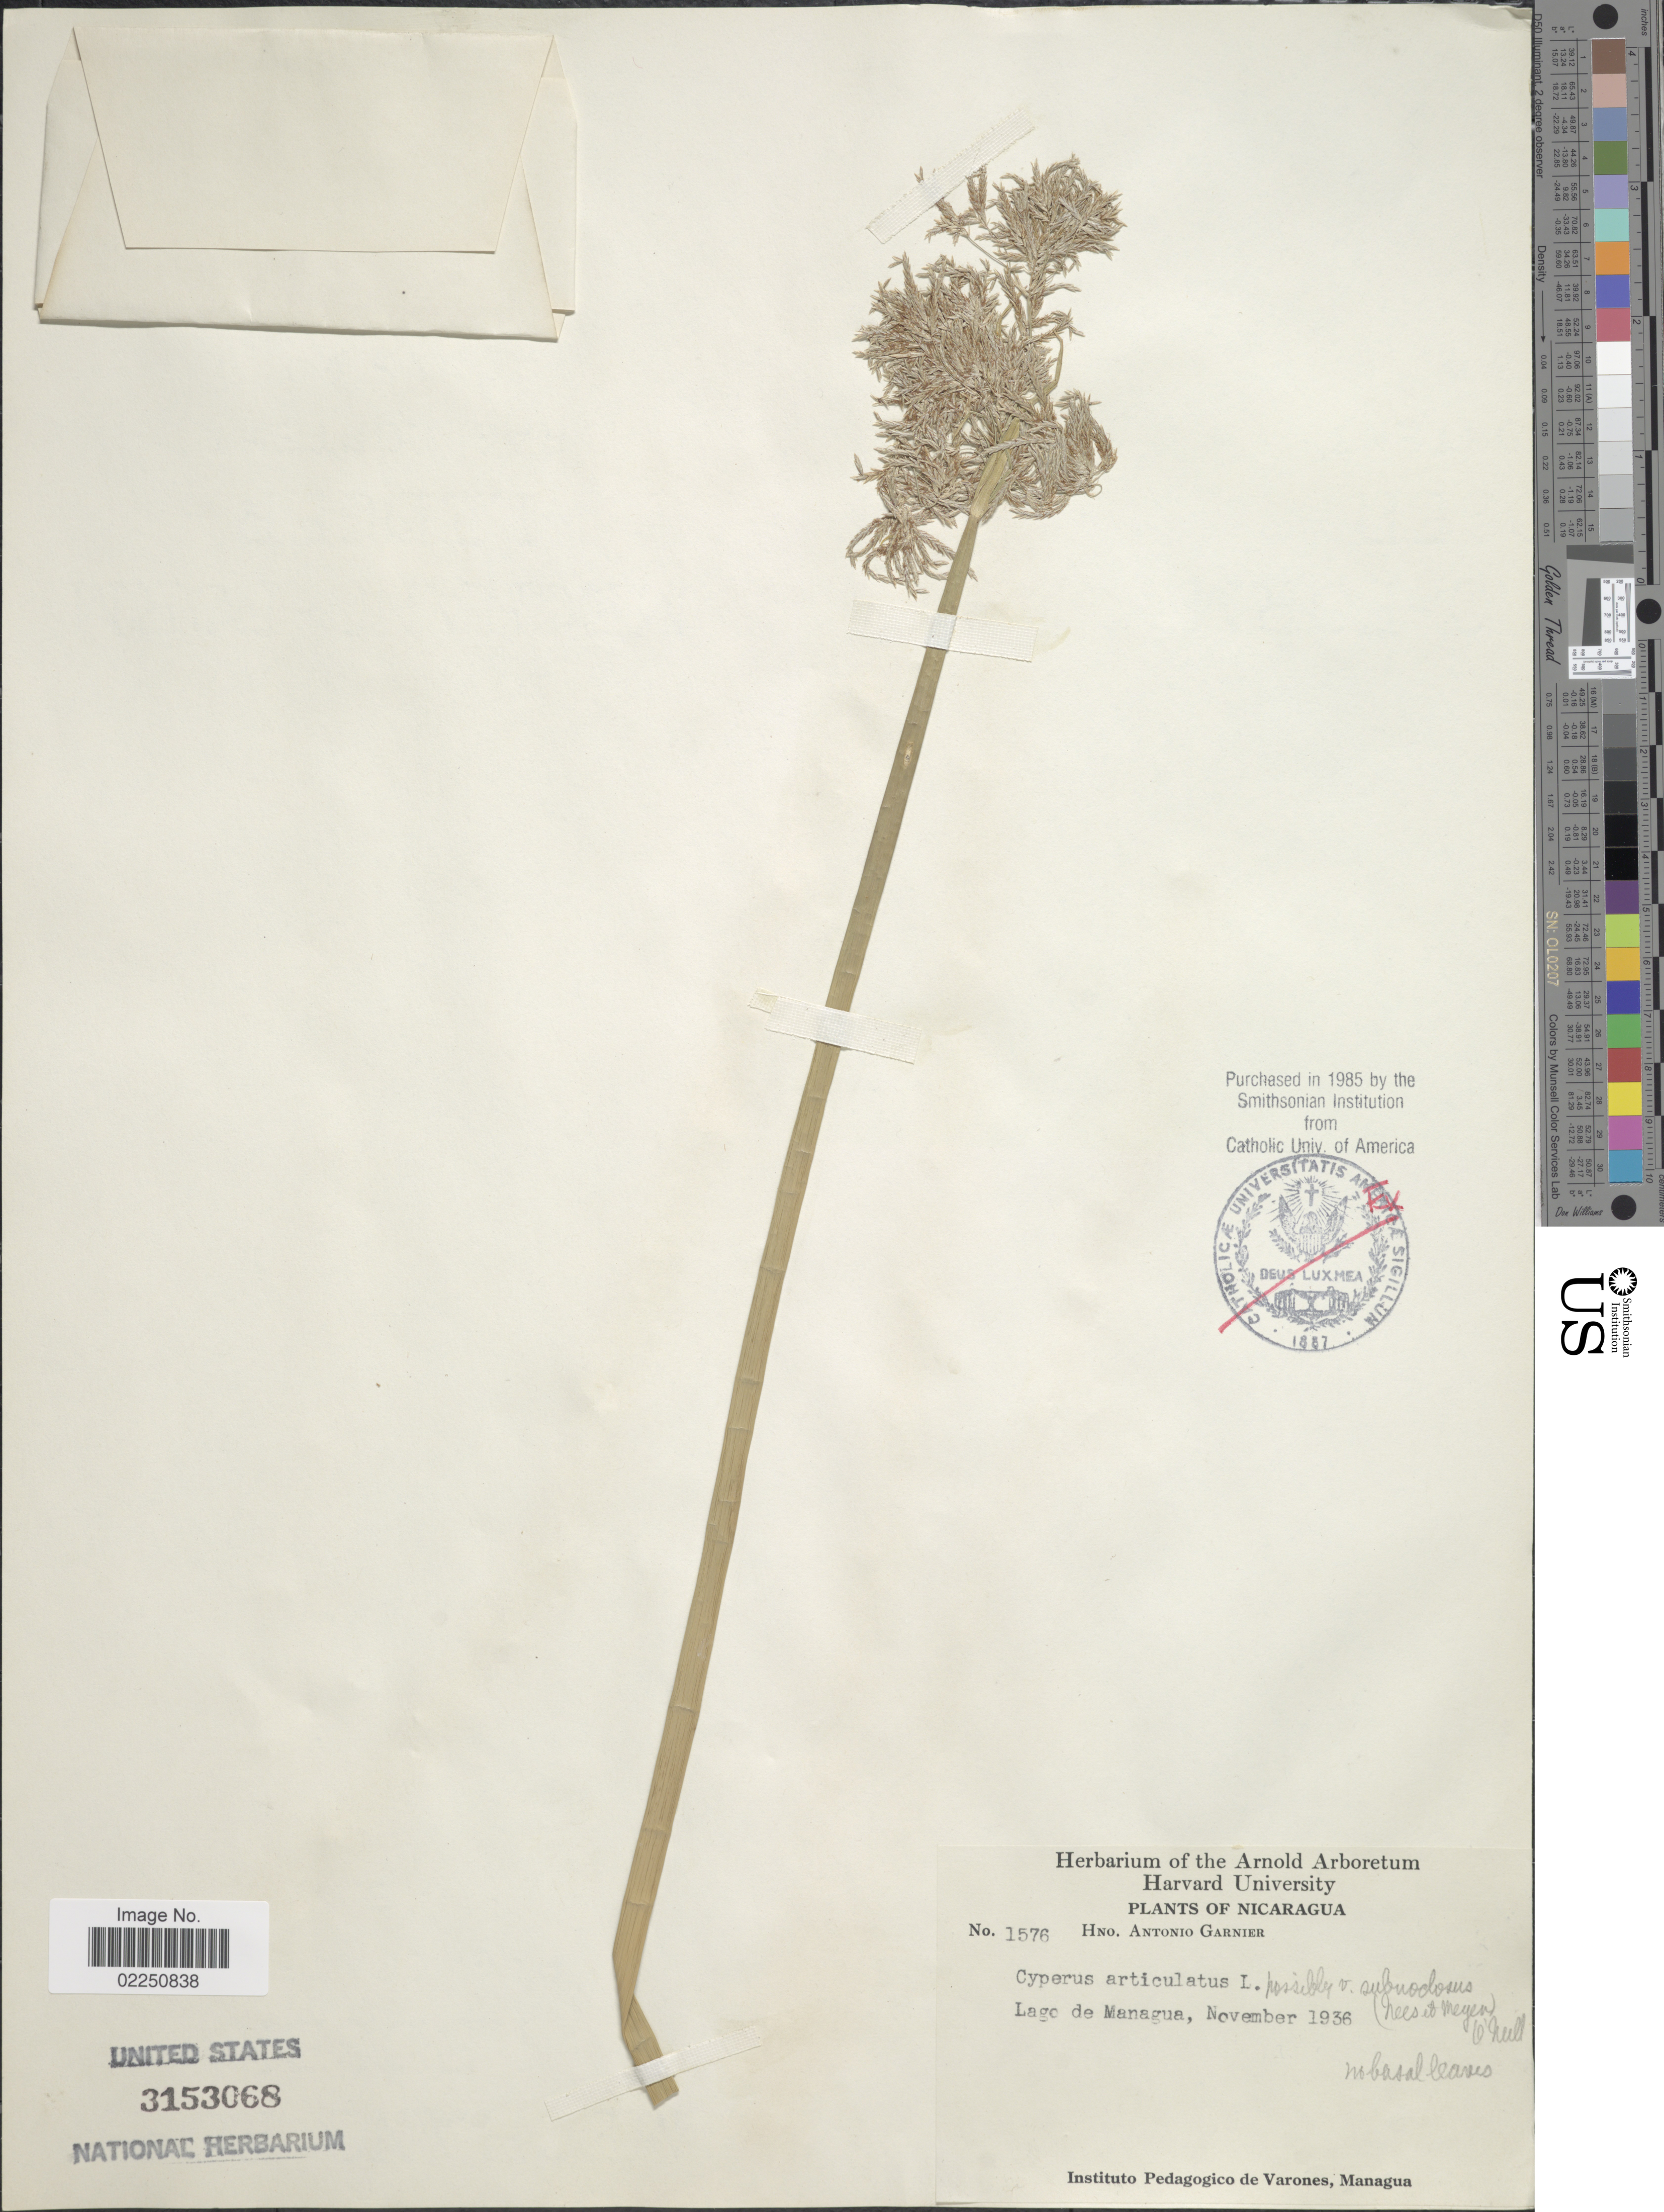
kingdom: Plantae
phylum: Tracheophyta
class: Liliopsida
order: Poales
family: Cyperaceae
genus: Cyperus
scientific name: Cyperus articulatus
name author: L.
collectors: Bro. A. Garnier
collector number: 1576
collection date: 1936-11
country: Nicaragua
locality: Lago de Managua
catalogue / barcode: US 3153068